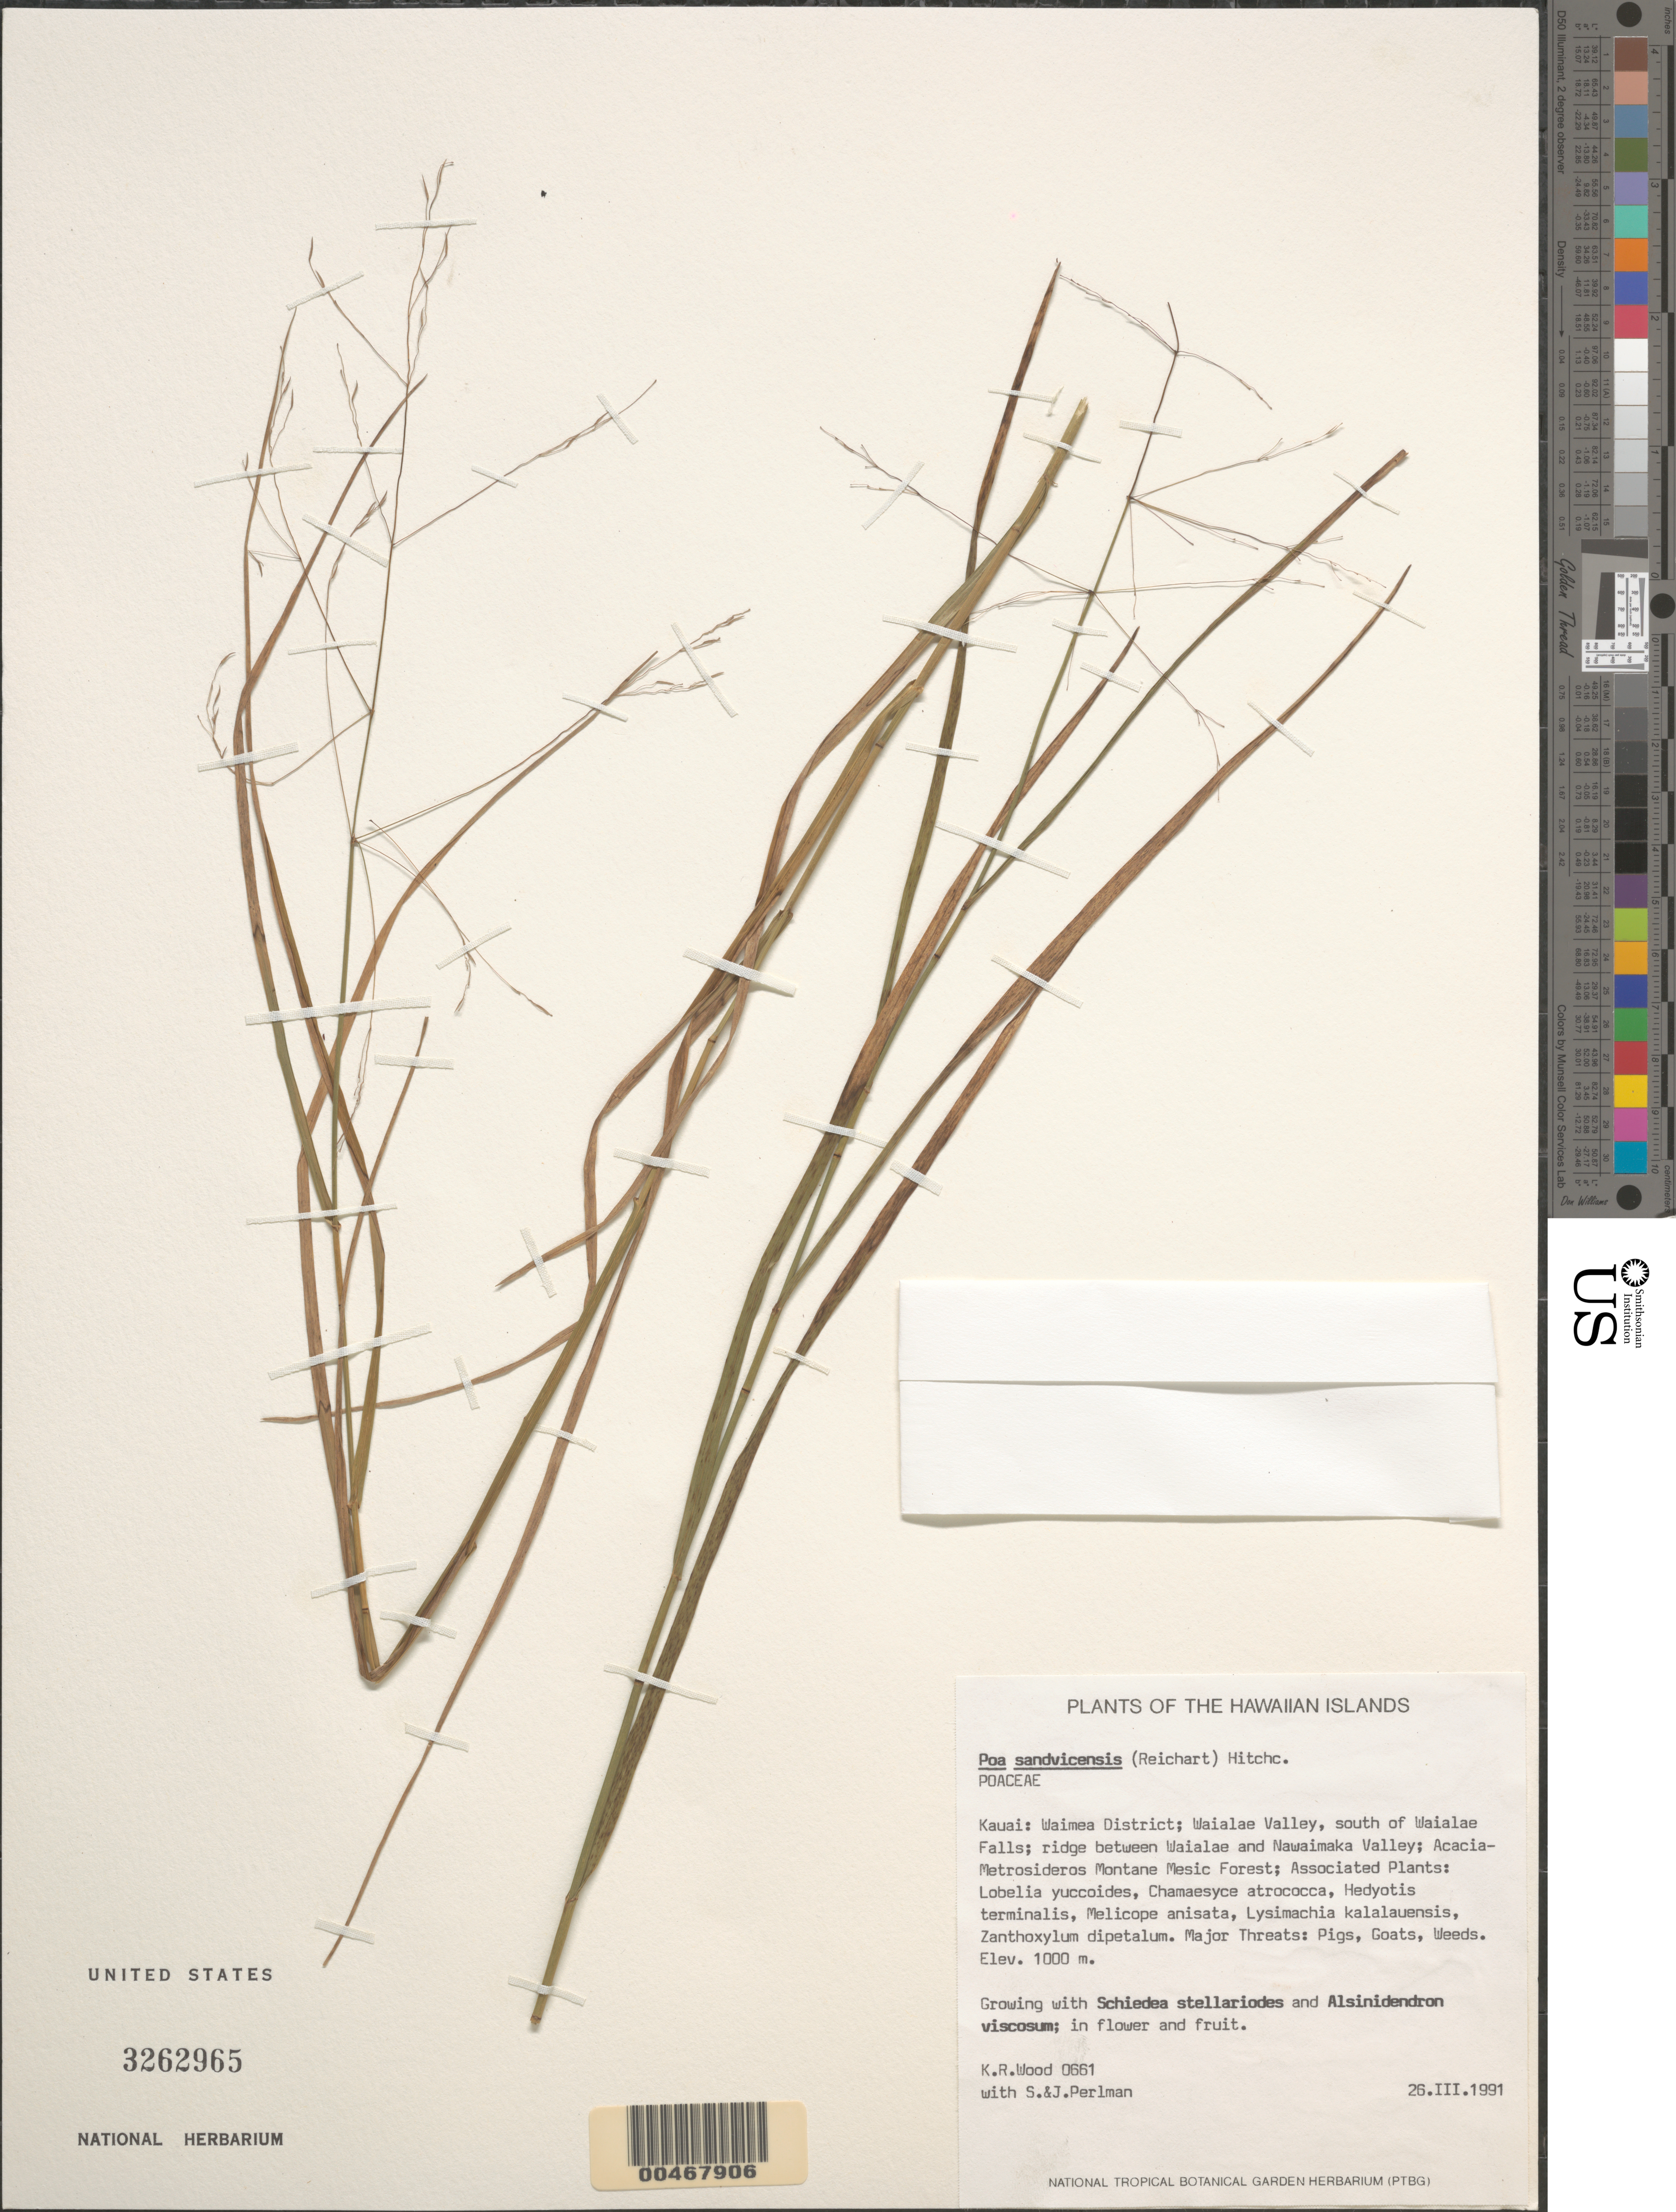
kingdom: Plantae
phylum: Tracheophyta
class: Liliopsida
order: Poales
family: Poaceae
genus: Poa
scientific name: Poa sandvicensis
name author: (Reich) Hitchc.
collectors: K. R. Wood, S. P. Perlman & J. Perlman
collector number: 0661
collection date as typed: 26 Mar 1991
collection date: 1991-03-26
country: United States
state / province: Hawaii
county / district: Kauai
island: Kaua'i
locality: Waimea Dist., Waialae Valley, S of Waialae Falls, ridge between Waialae and Nawaimaka Valley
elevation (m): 1000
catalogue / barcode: US 3262965